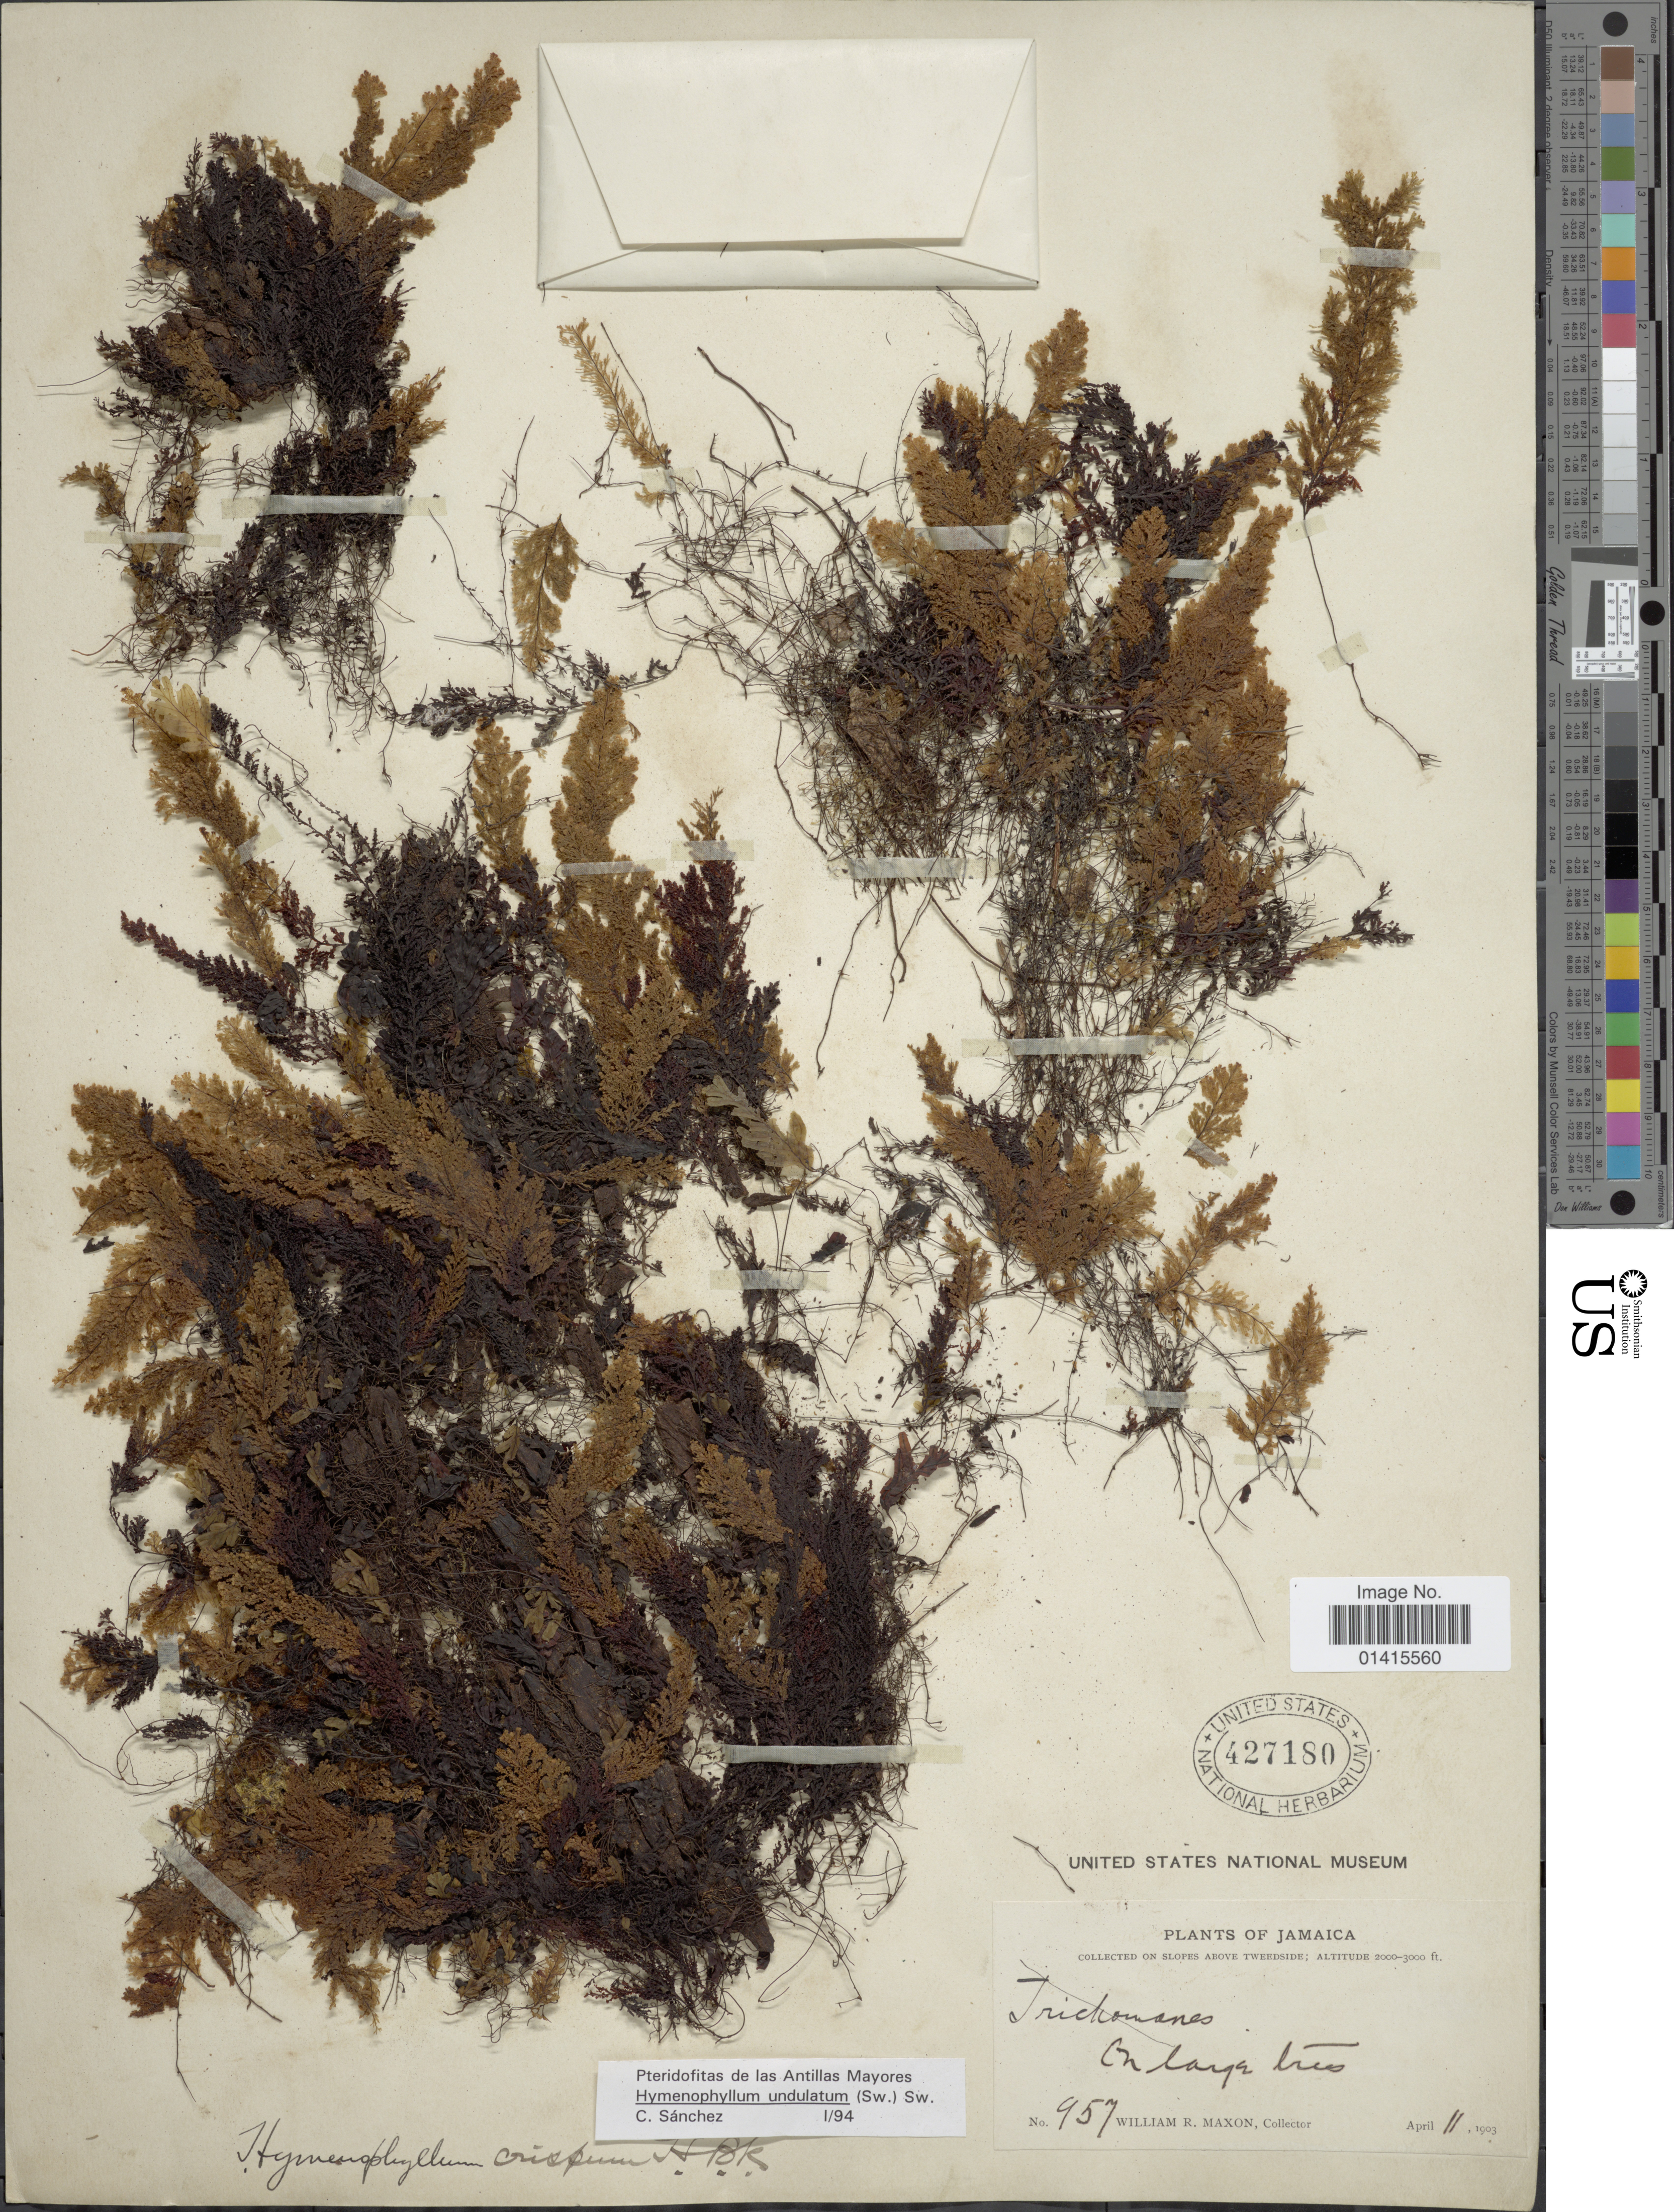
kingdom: Plantae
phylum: Tracheophyta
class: Polypodiopsida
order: Hymenophyllales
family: Hymenophyllaceae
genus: Hymenophyllum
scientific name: Hymenophyllum undulatum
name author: (Sw.) Sw.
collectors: W. R. Maxon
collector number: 957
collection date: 1903-04-11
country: Jamaica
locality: On slopes above Tweedside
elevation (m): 610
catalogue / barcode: US 427180